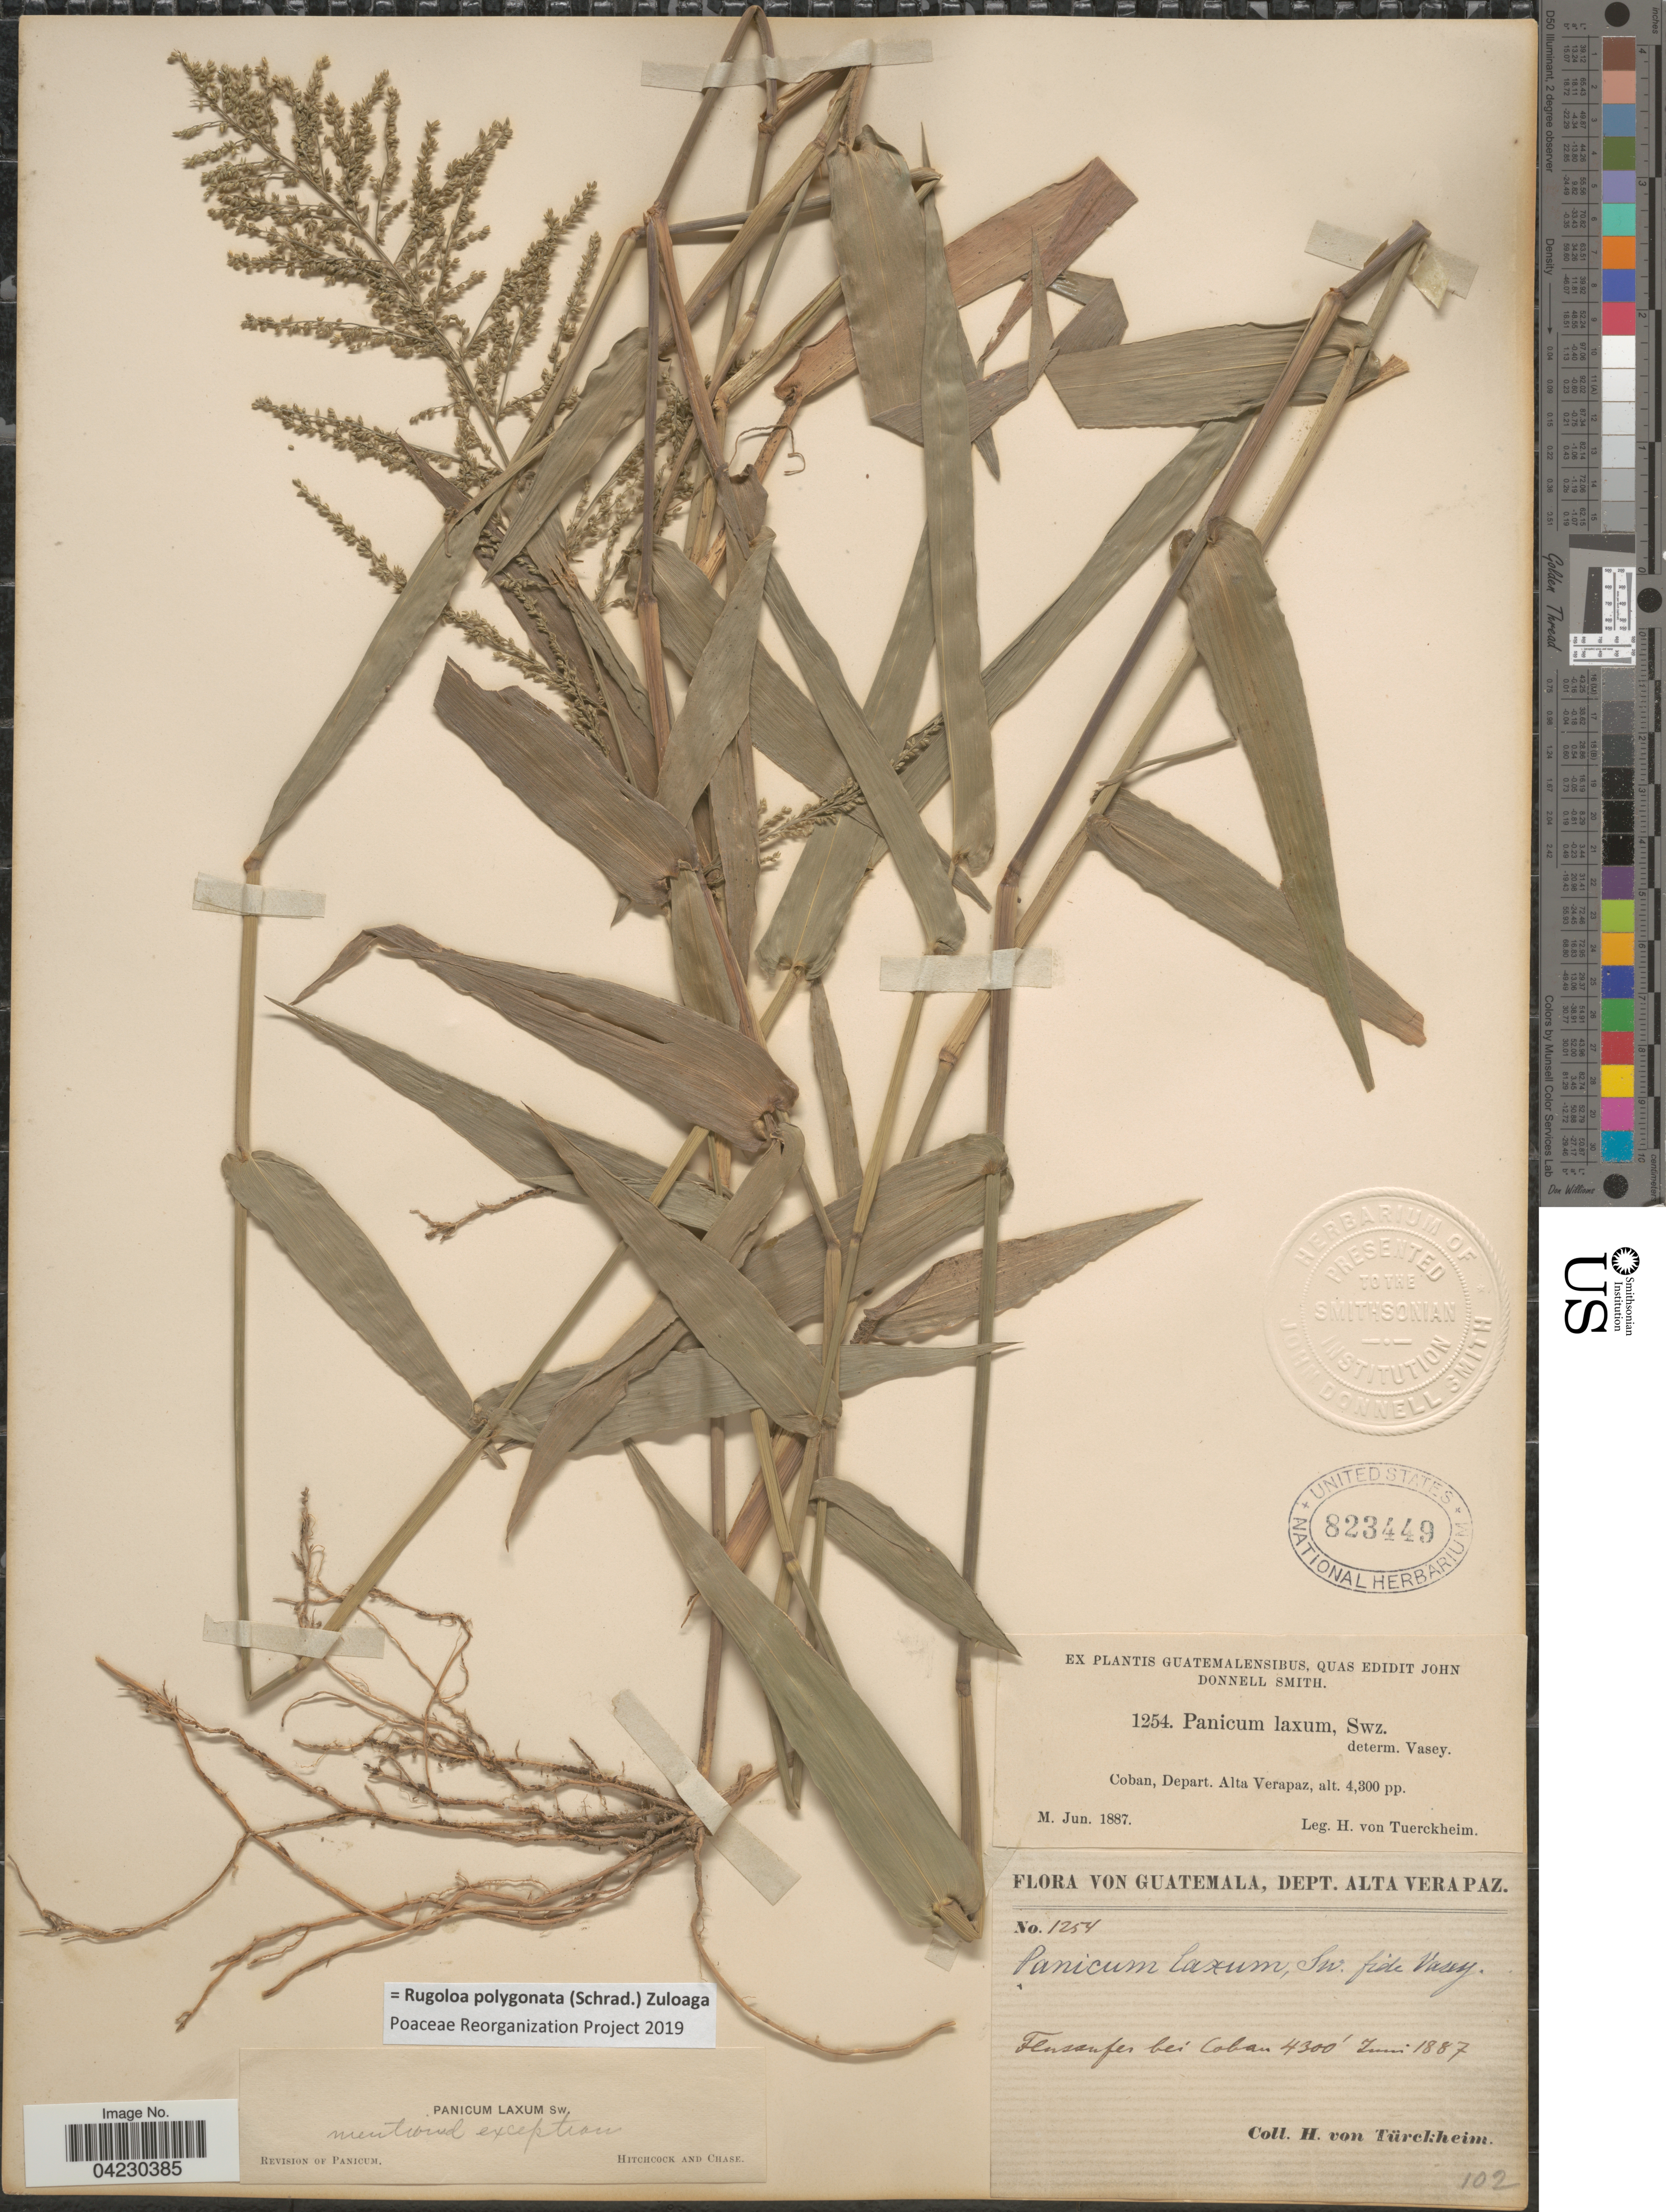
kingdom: Plantae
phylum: Tracheophyta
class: Liliopsida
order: Poales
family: Poaceae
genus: Rugoloa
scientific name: Rugoloa polygonata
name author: (Schrad.) Zuloaga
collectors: H. von Türckheim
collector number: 1254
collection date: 1887-06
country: Guatemala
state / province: Alta Verapaz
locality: Coban, Depart. Alta Verapaz. [illegible text] bei Coban.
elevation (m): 1311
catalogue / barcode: US 823449